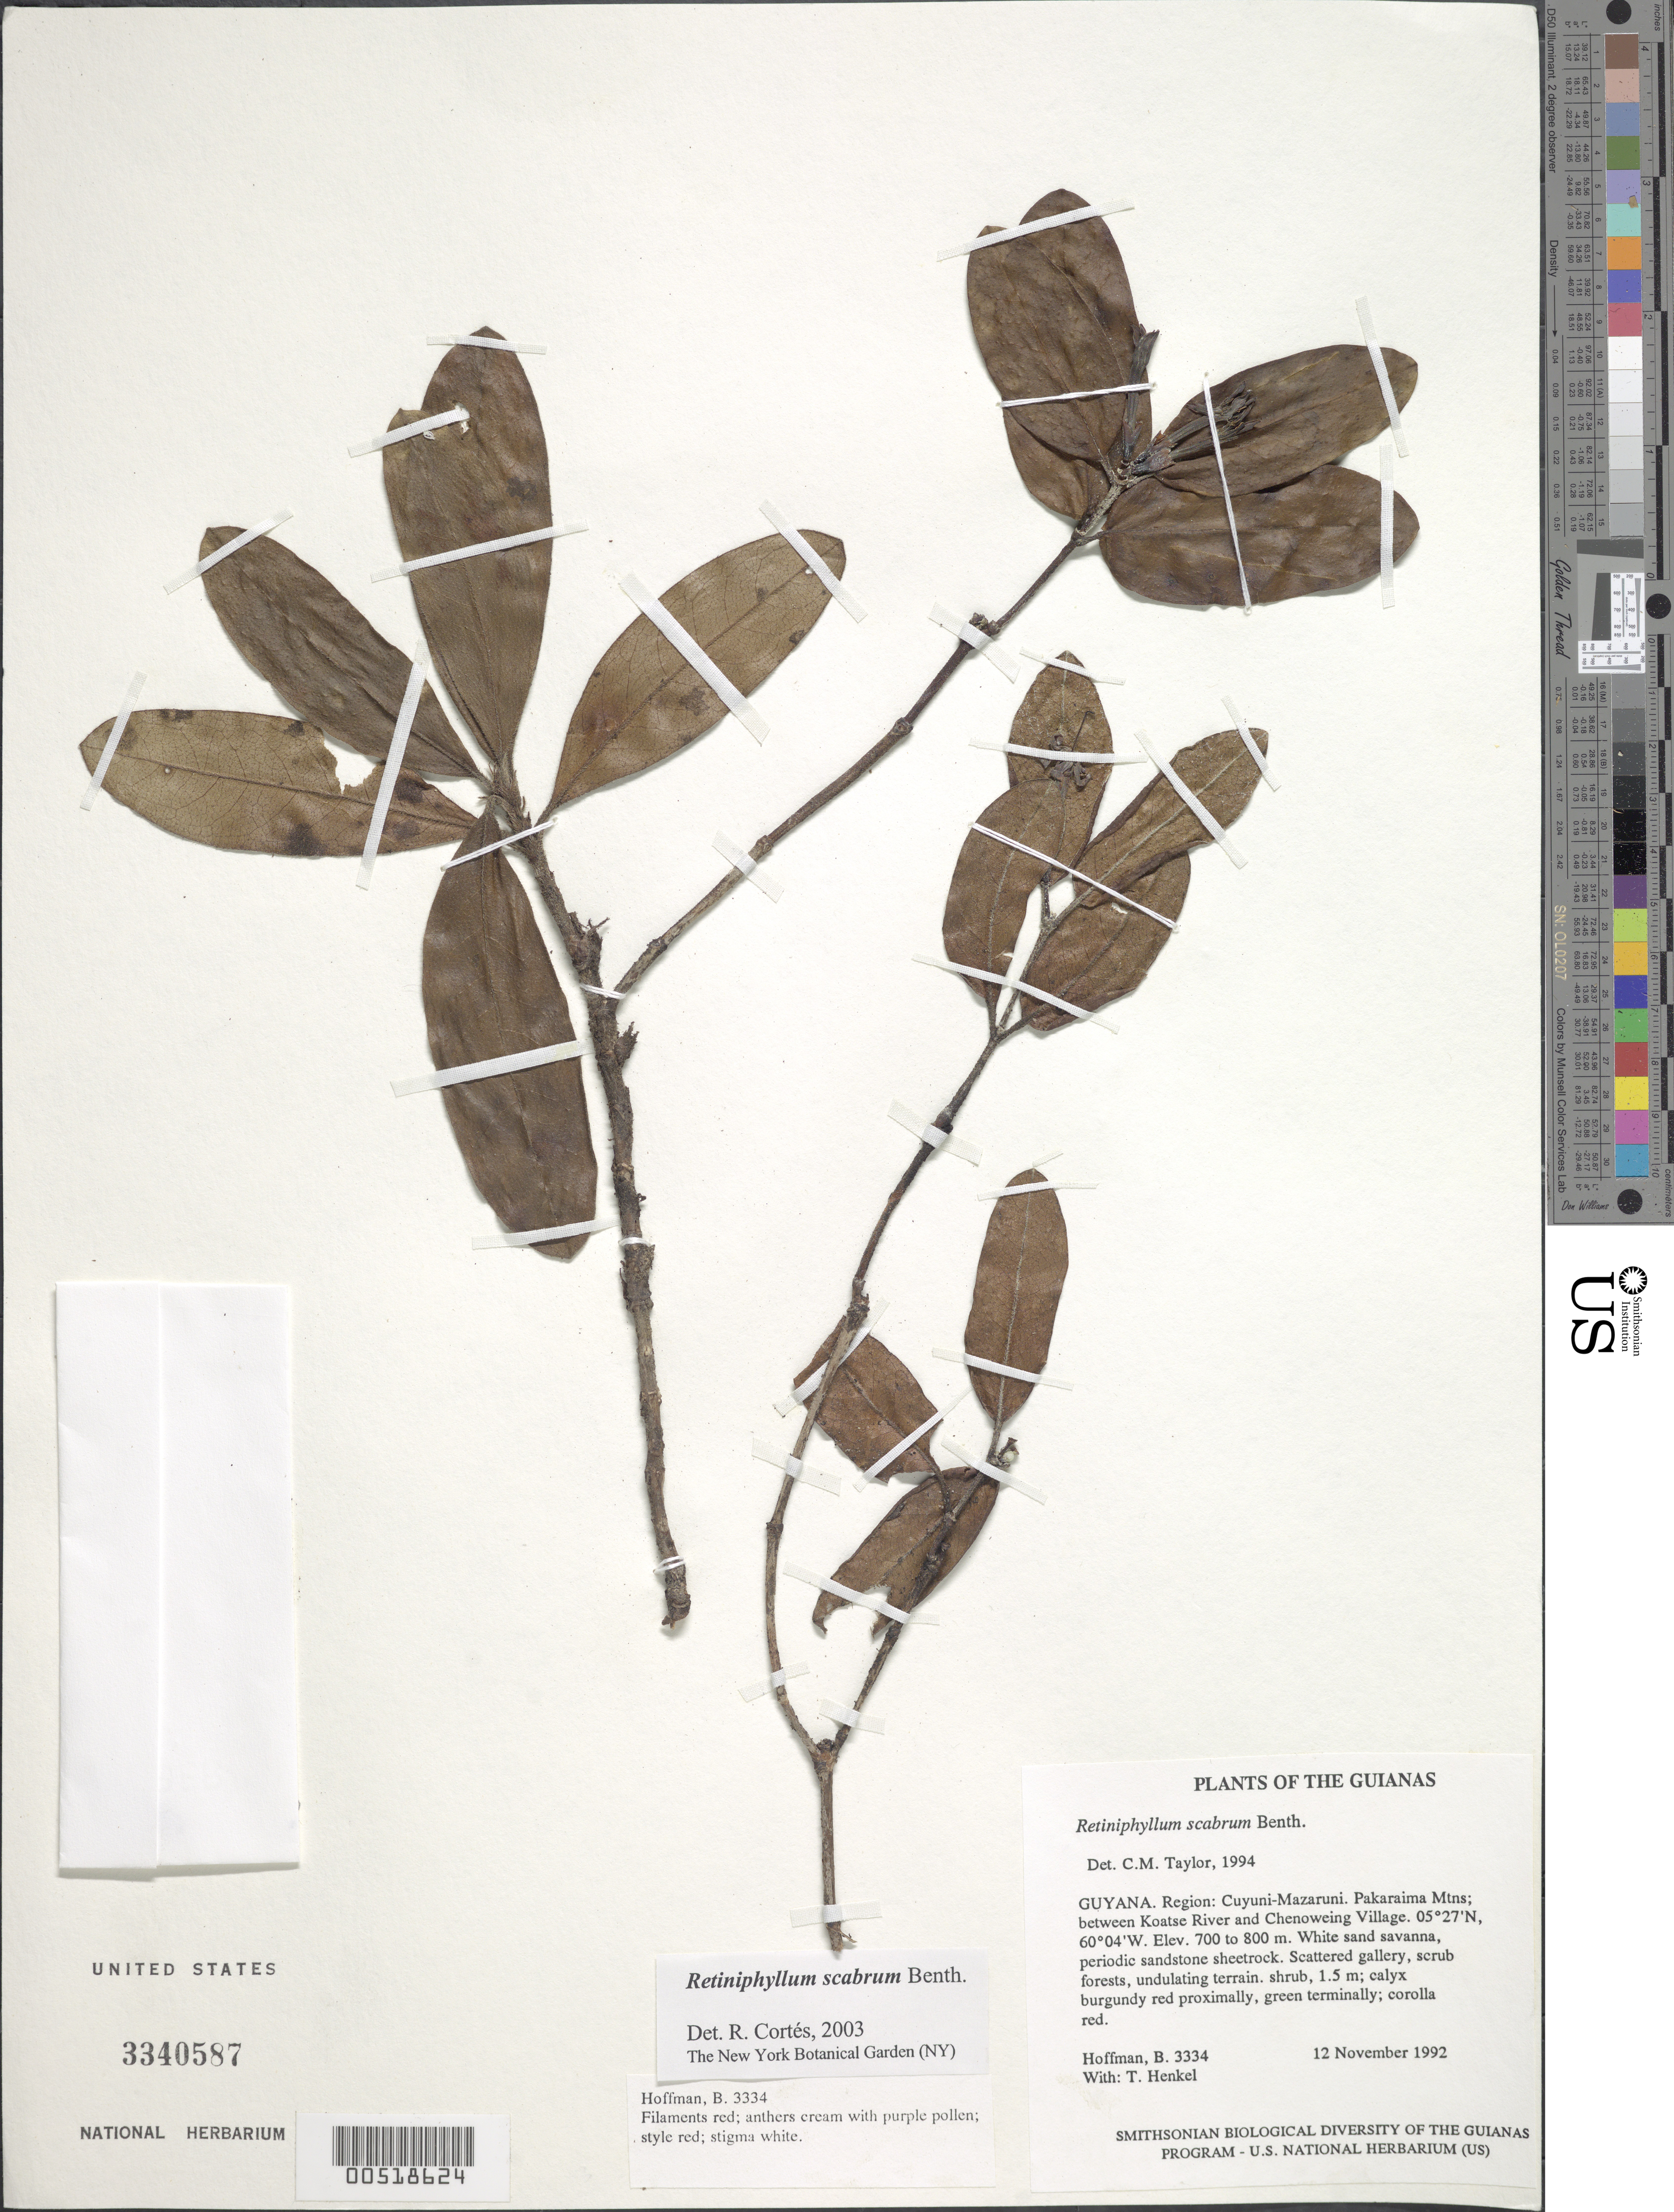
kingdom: Plantae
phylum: Tracheophyta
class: Magnoliopsida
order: Gentianales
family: Rubiaceae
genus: Retiniphyllum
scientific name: Retiniphyllum scabrum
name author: Benth.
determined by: Taylor, Charlotte M.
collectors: B. Hoffman & T. Henkel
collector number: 3334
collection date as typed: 12 November 1992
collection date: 1992-11-12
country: Guyana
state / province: Cuyuni-Mazaruni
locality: Pakaraima Mountains; between Koatse River and Chenoweing village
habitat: White sand savanna, periodic sandstone sheetrock. Scattered gallery, scrub forests, undulating terrain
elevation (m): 700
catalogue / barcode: US 3340587